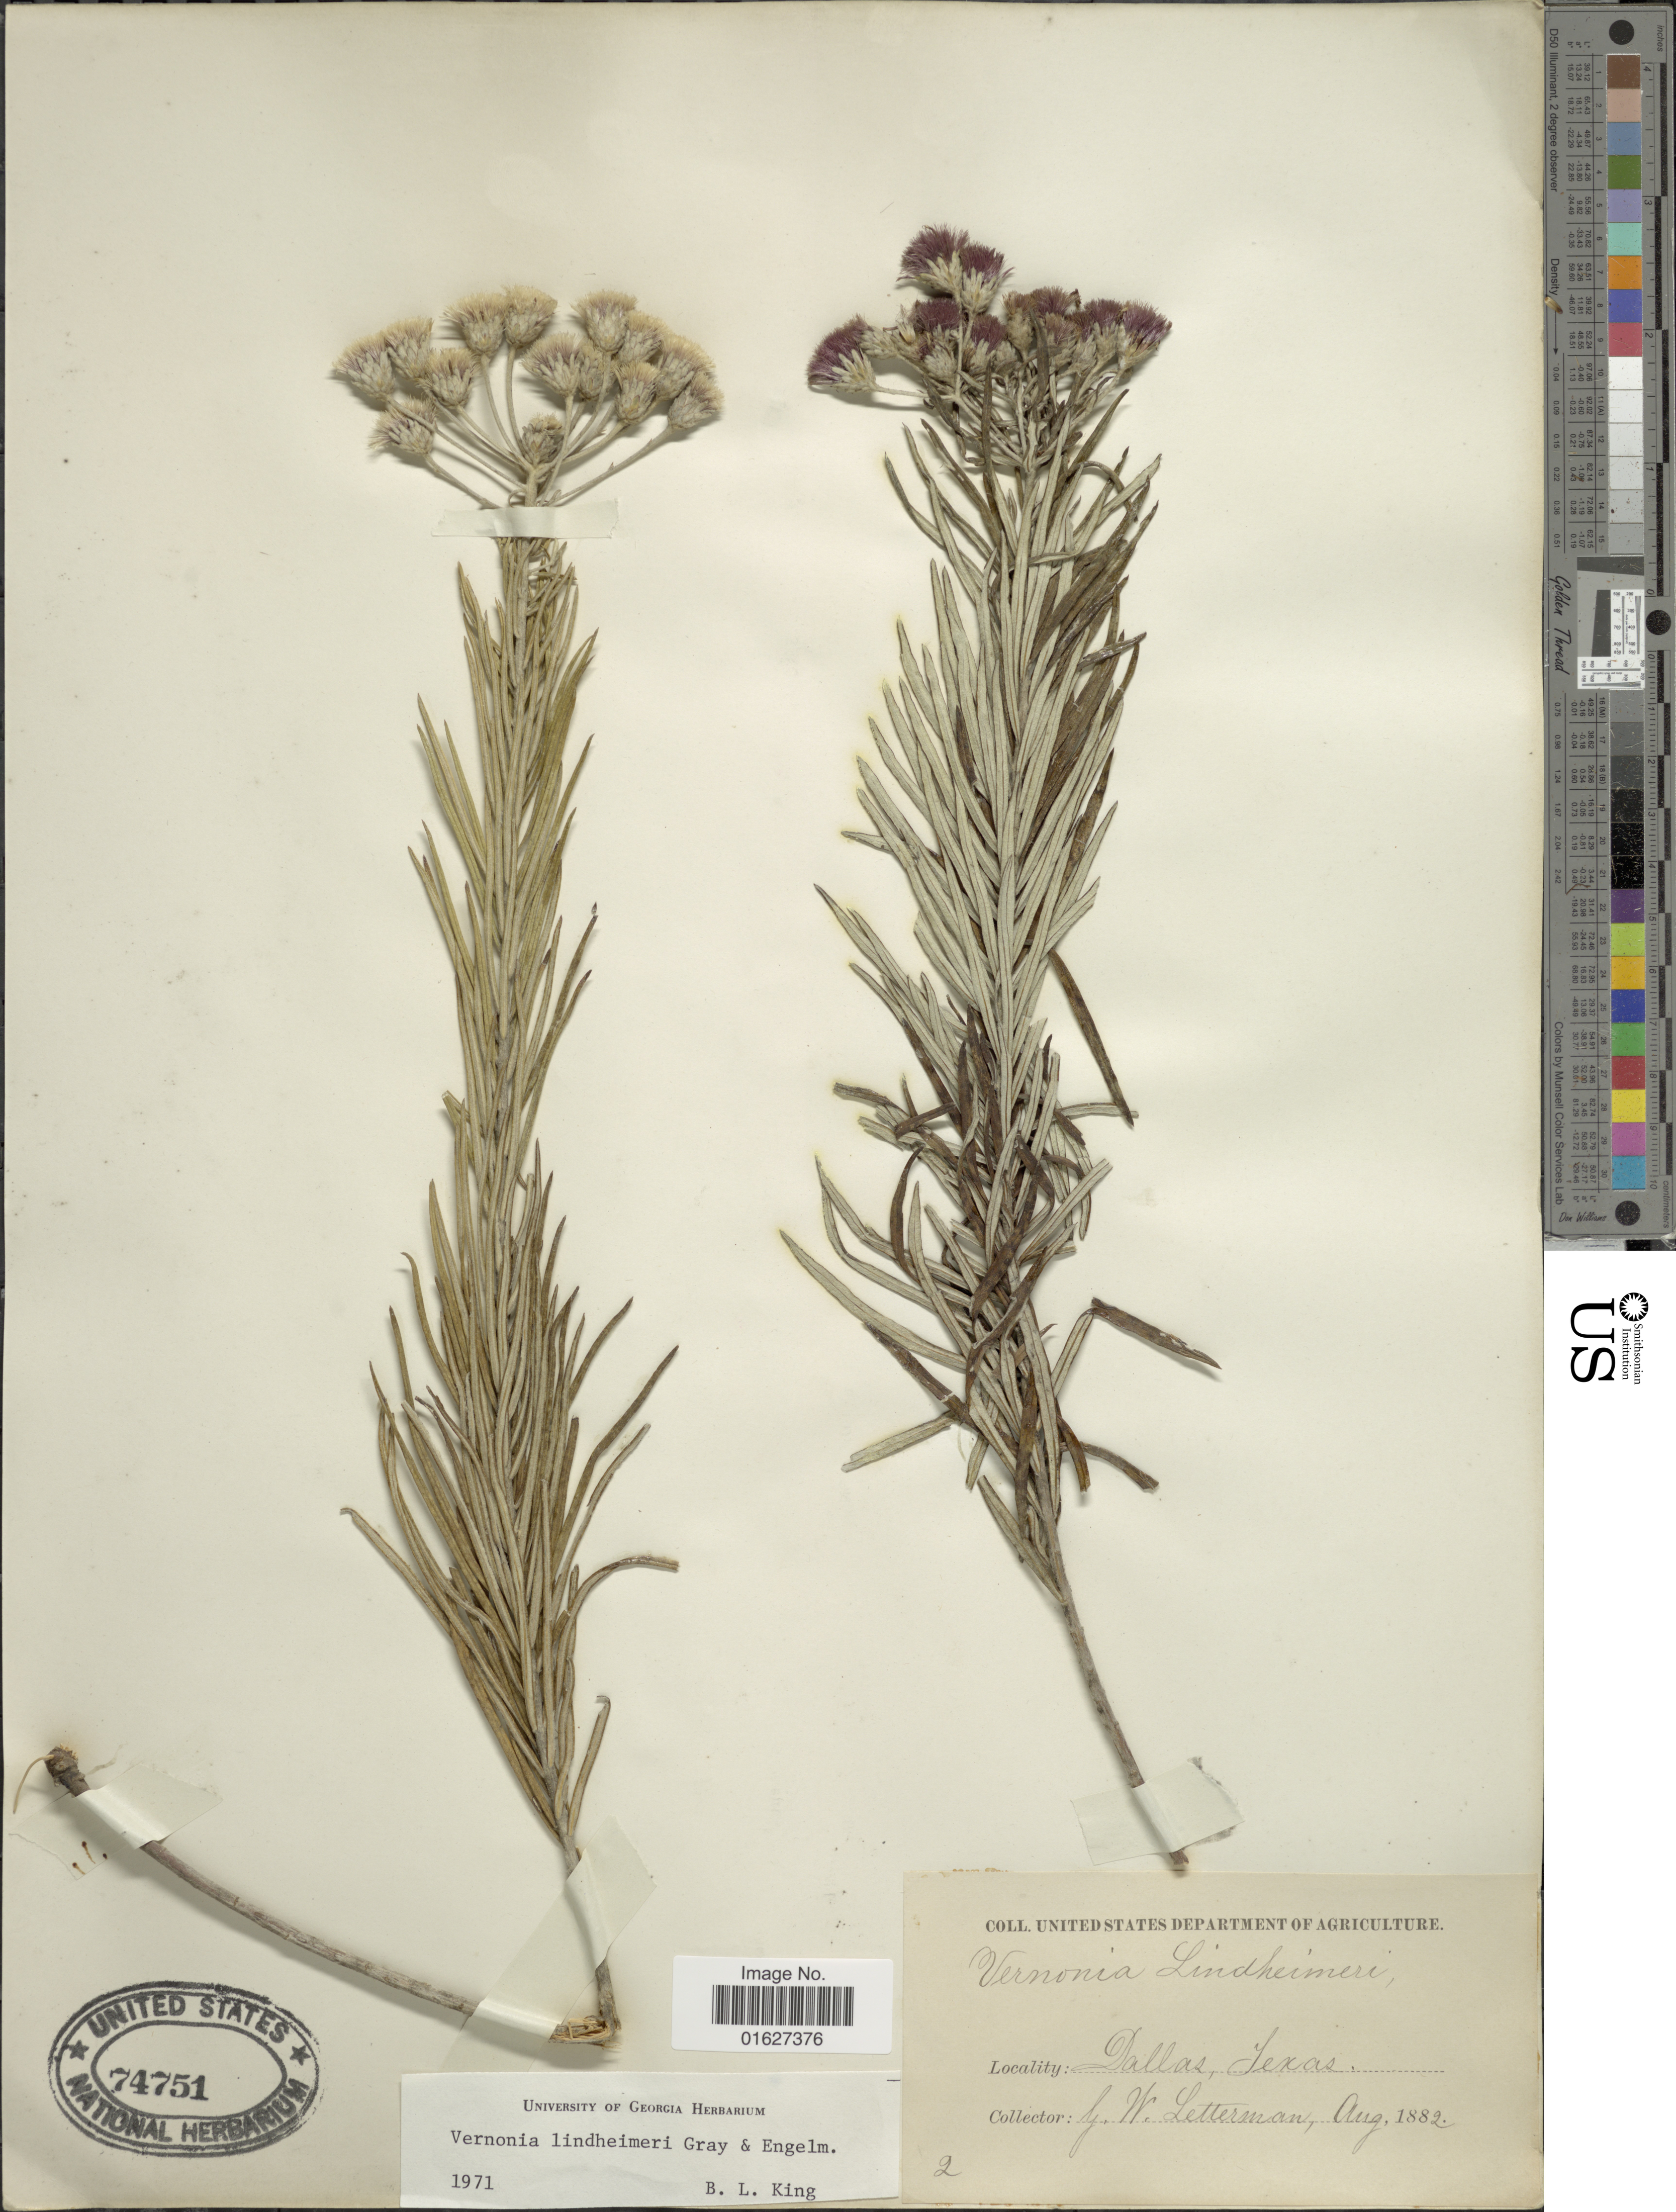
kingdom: Plantae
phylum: Tracheophyta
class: Magnoliopsida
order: Asterales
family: Asteraceae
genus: Vernonia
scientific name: Vernonia lindheimeri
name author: A. Gray & Engelm. in A. Gray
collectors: G. W. Letterman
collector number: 2?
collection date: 1882-08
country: United States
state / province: Texas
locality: Dallas, Texas.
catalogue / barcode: US 74751